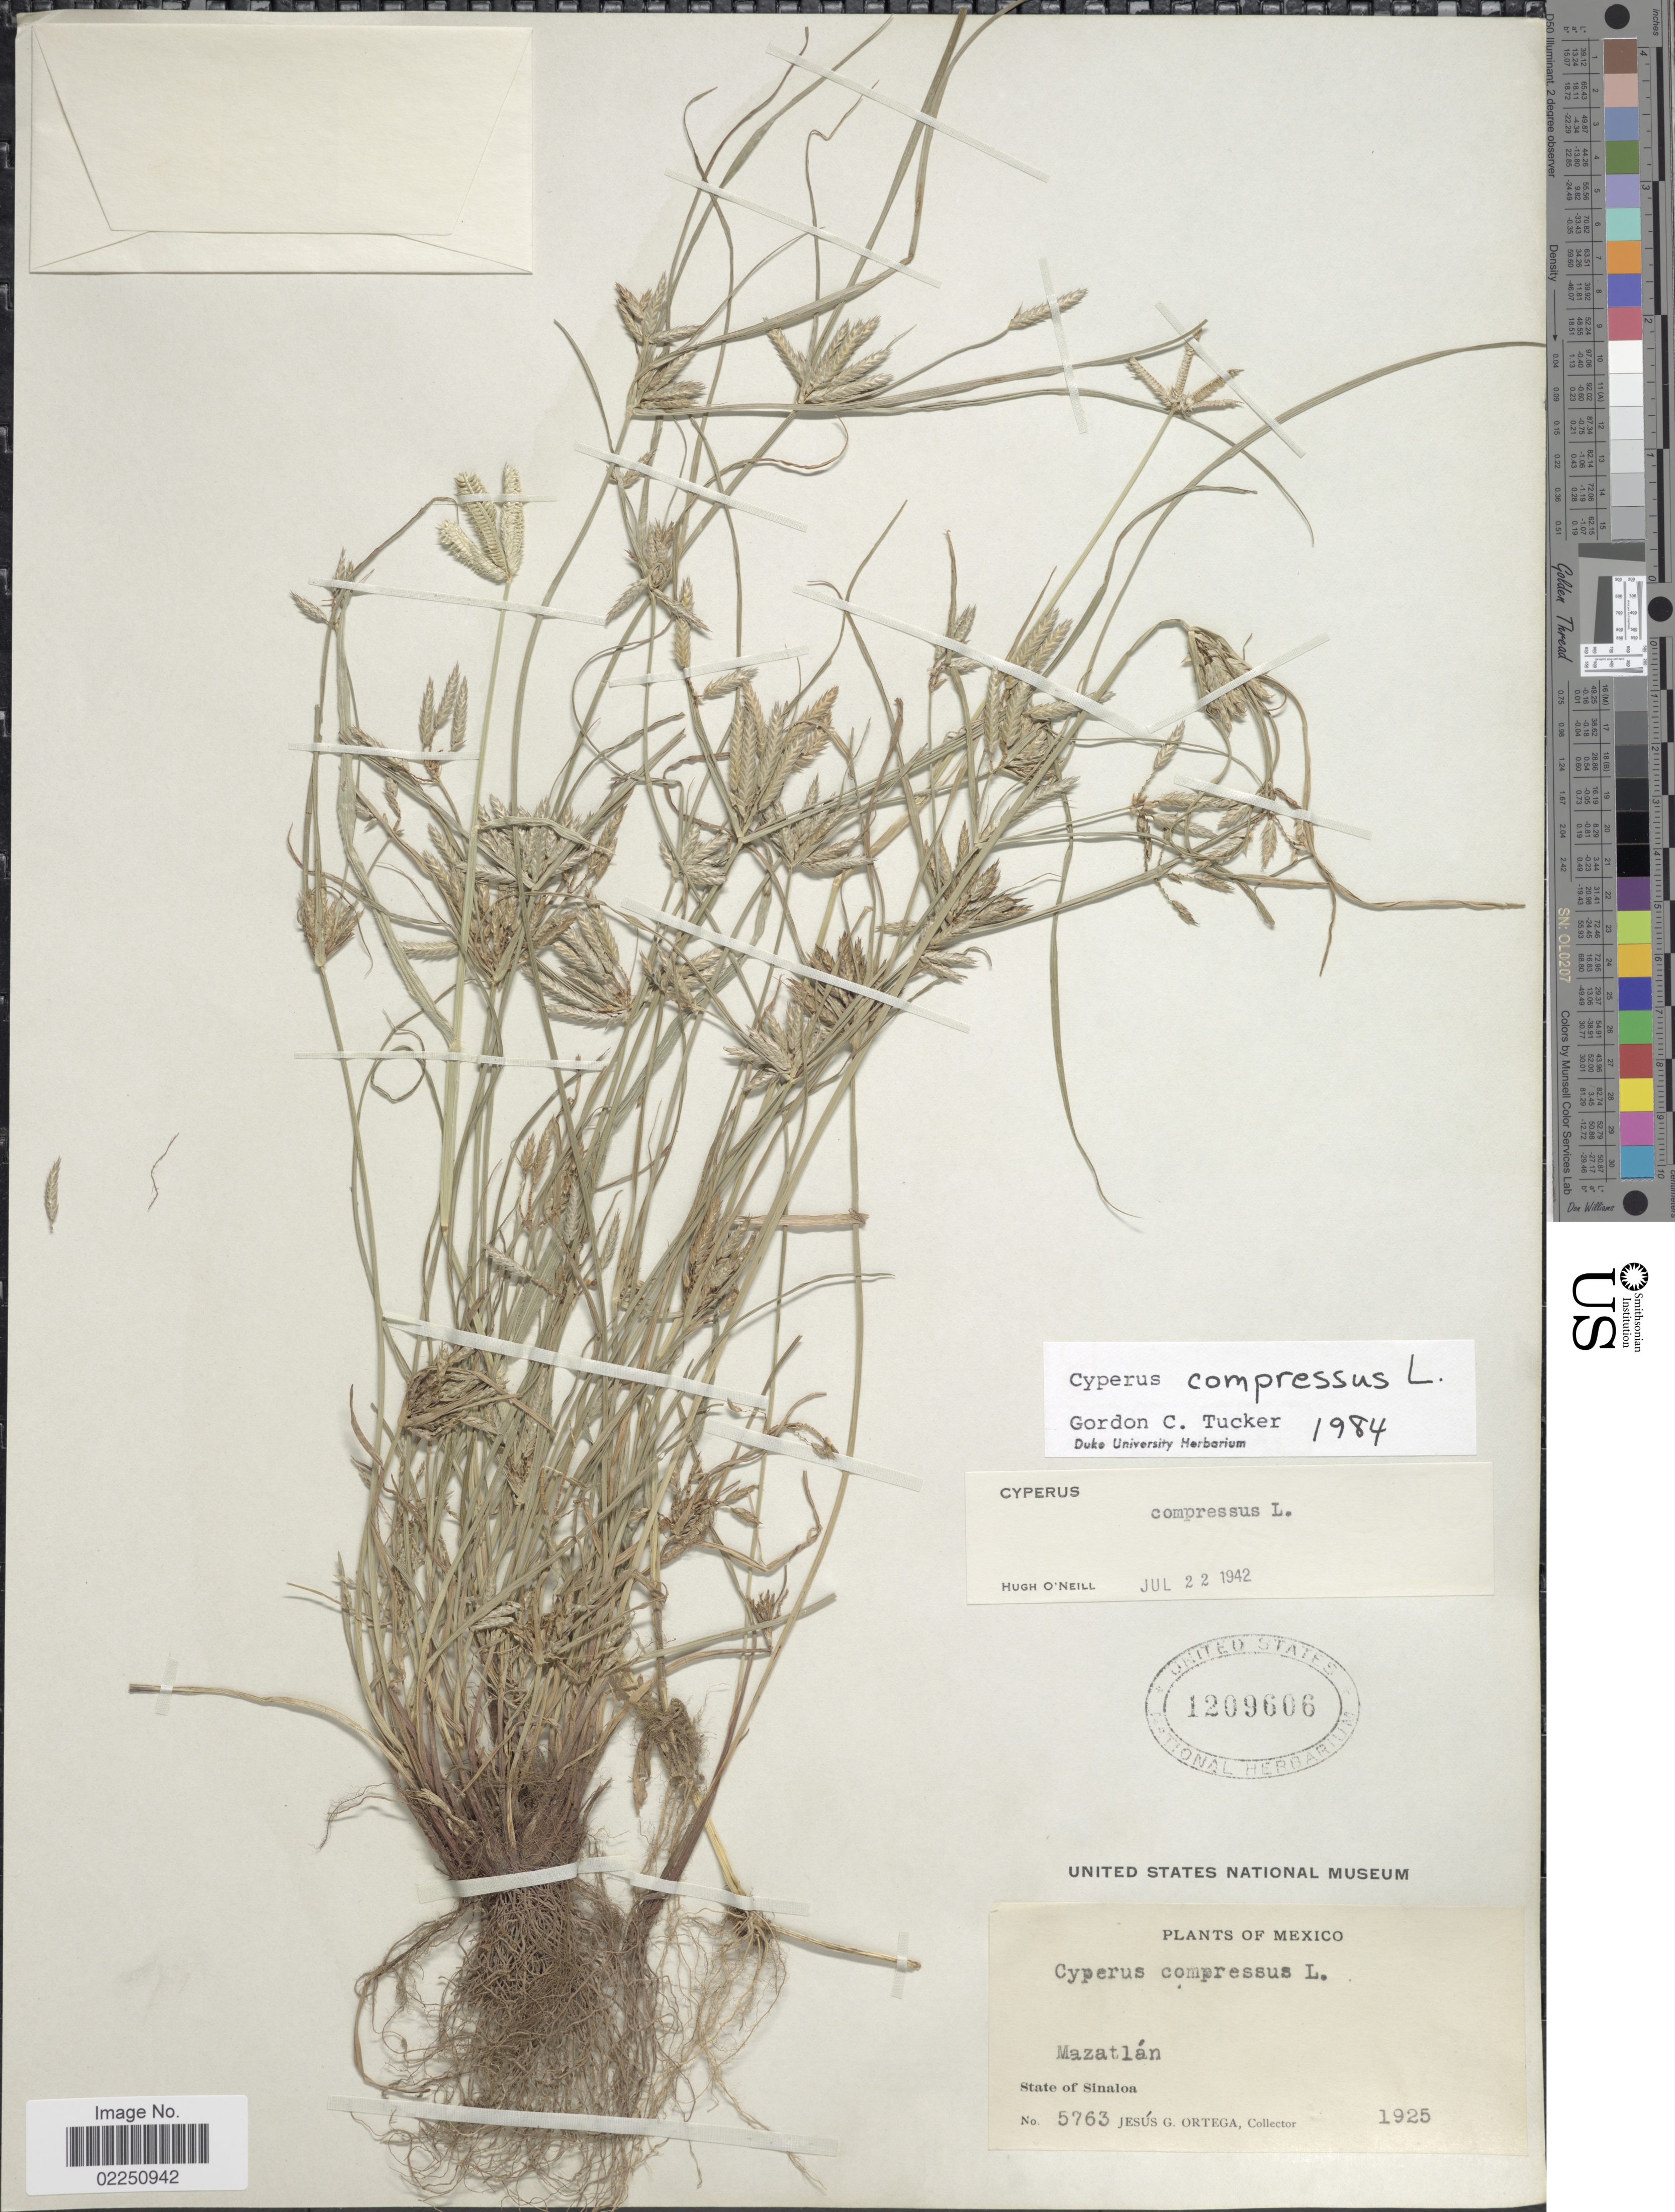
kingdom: Plantae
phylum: Tracheophyta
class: Liliopsida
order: Poales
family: Cyperaceae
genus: Cyperus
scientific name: Cyperus compressus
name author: L.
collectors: J. Ortega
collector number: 5763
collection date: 1925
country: Mexico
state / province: Sinaloa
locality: Mazatlan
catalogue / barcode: US 1209606